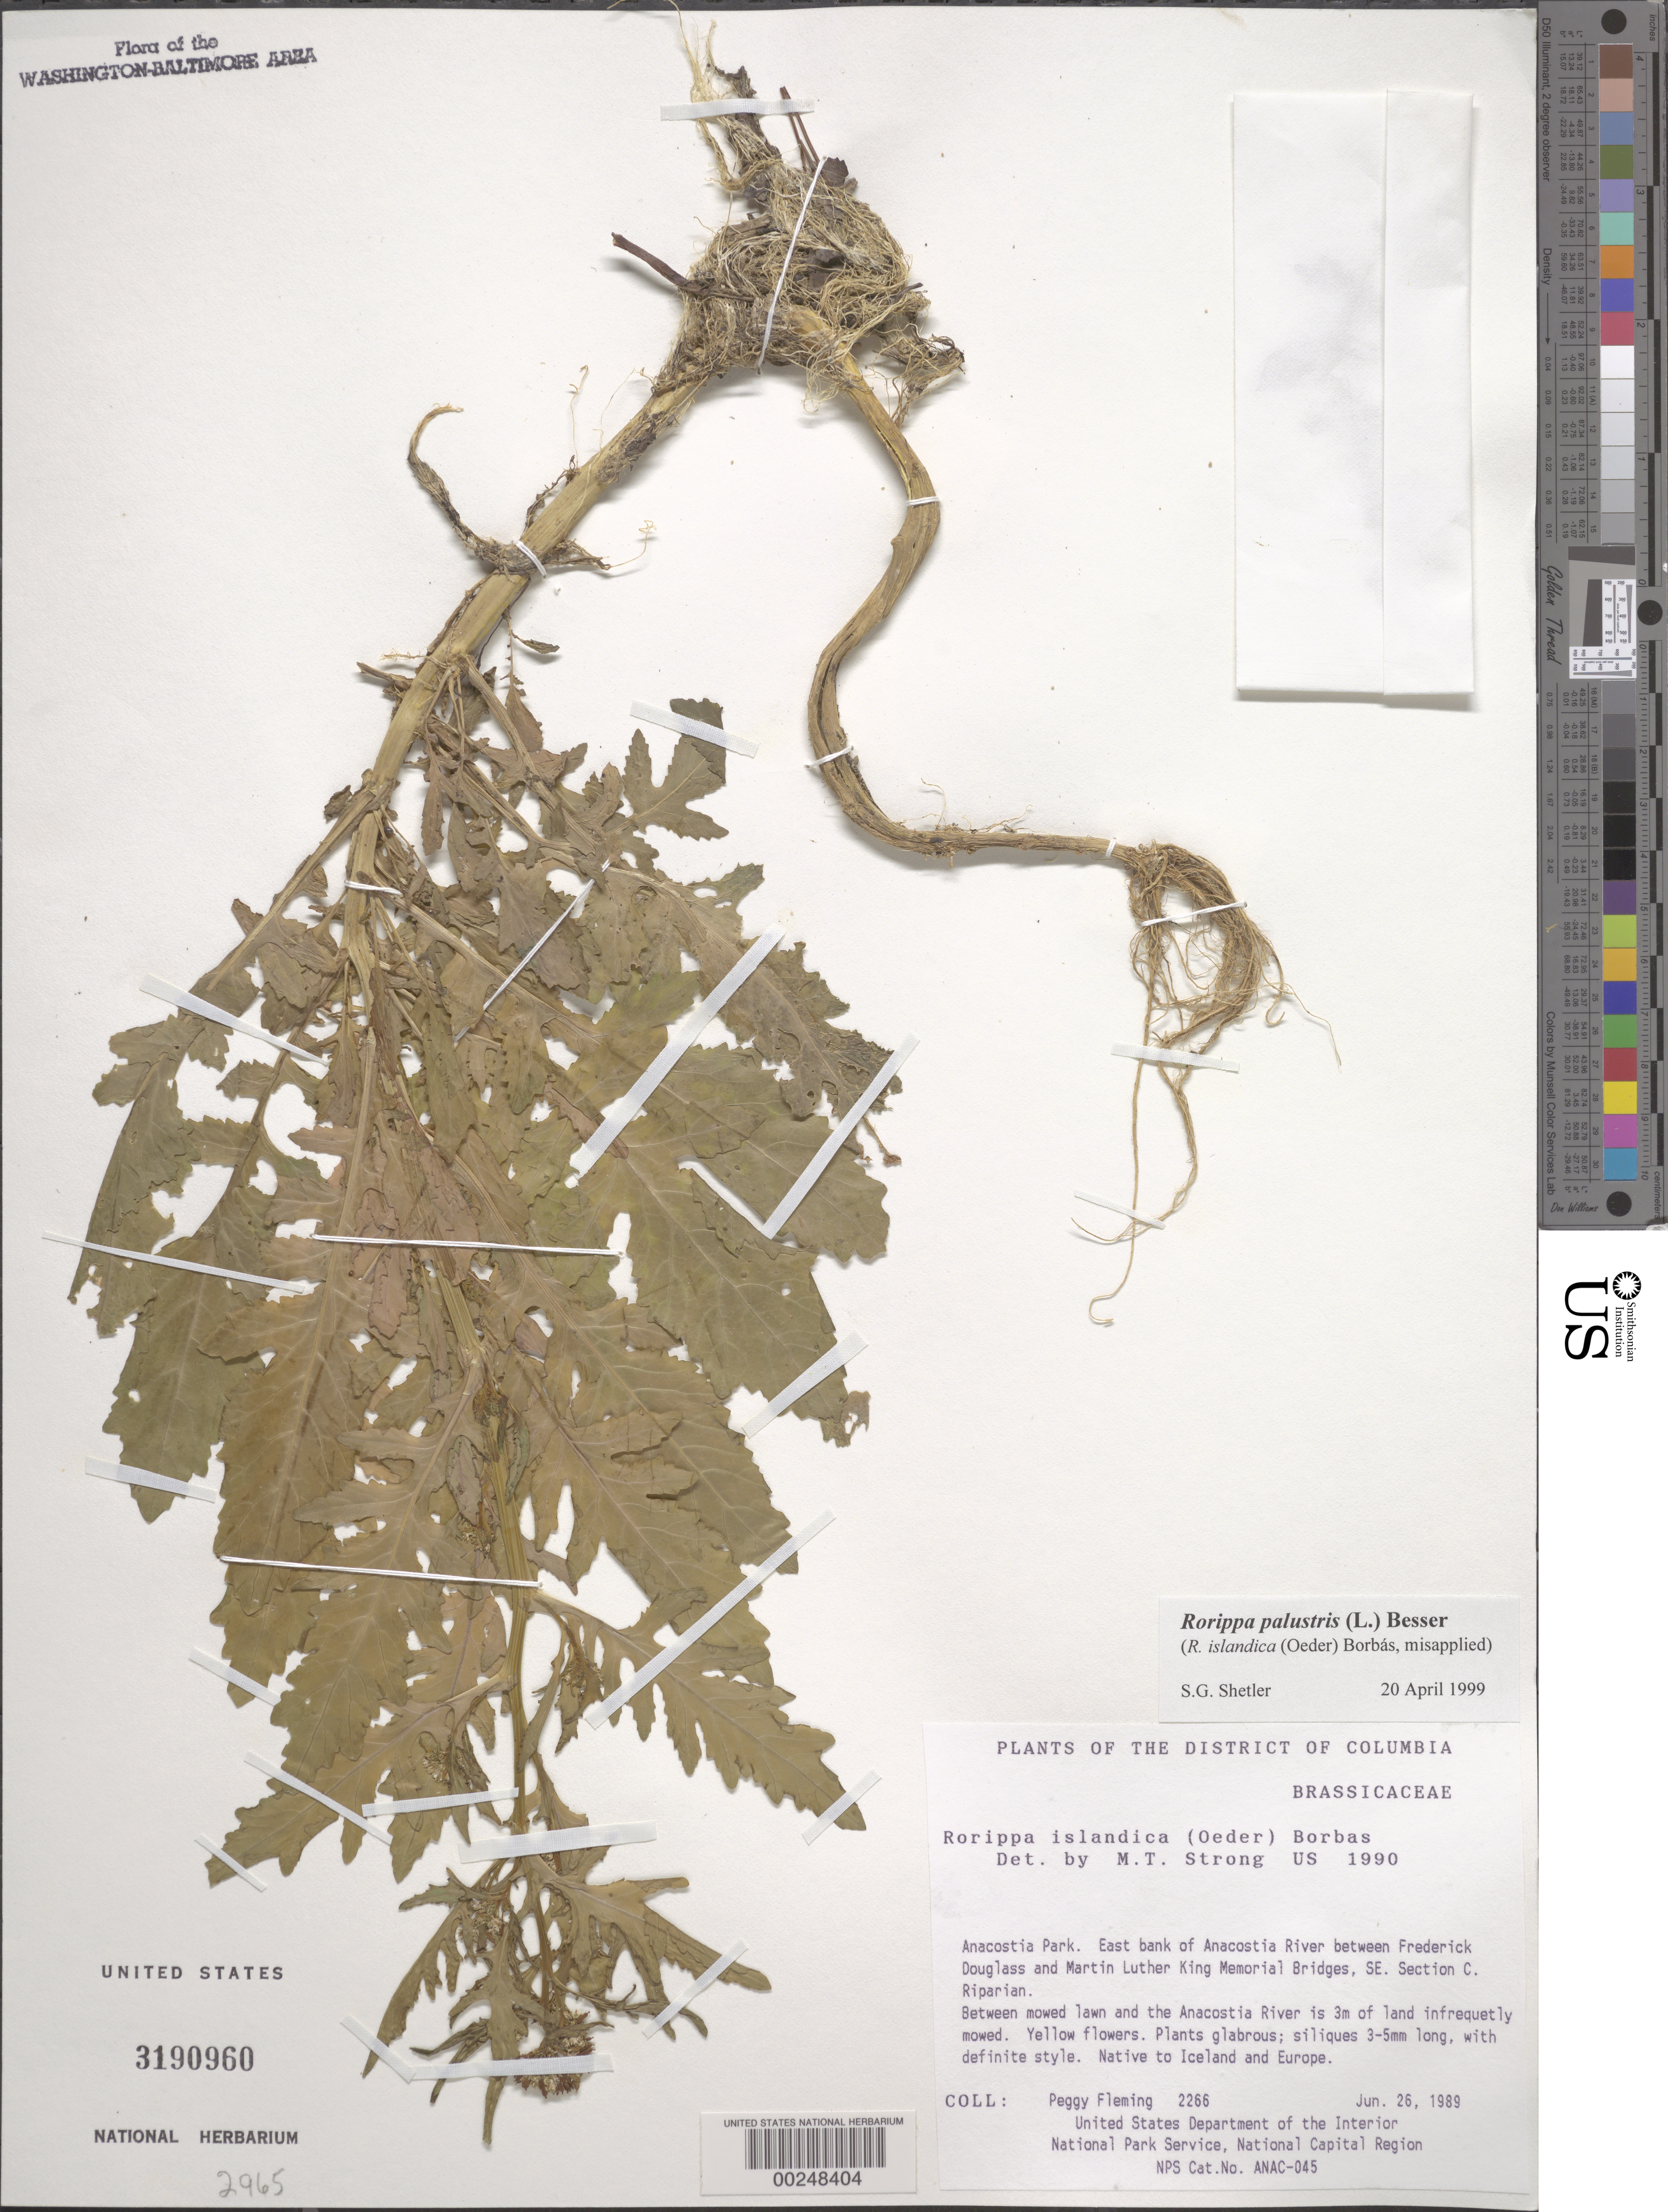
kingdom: Plantae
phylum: Tracheophyta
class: Magnoliopsida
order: Brassicales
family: Brassicaceae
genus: Rorippa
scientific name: Rorippa palustris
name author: (L.) Besser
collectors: P. Fleming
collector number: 2266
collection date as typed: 26 Jun 1989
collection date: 1989-06-26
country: United States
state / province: District of Columbia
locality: Anacostia Park, E bank of Anacostia River between Frederick Douglass and Martin Luther King Memorial Bridges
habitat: Between mowed lawn and river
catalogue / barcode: US 3190960